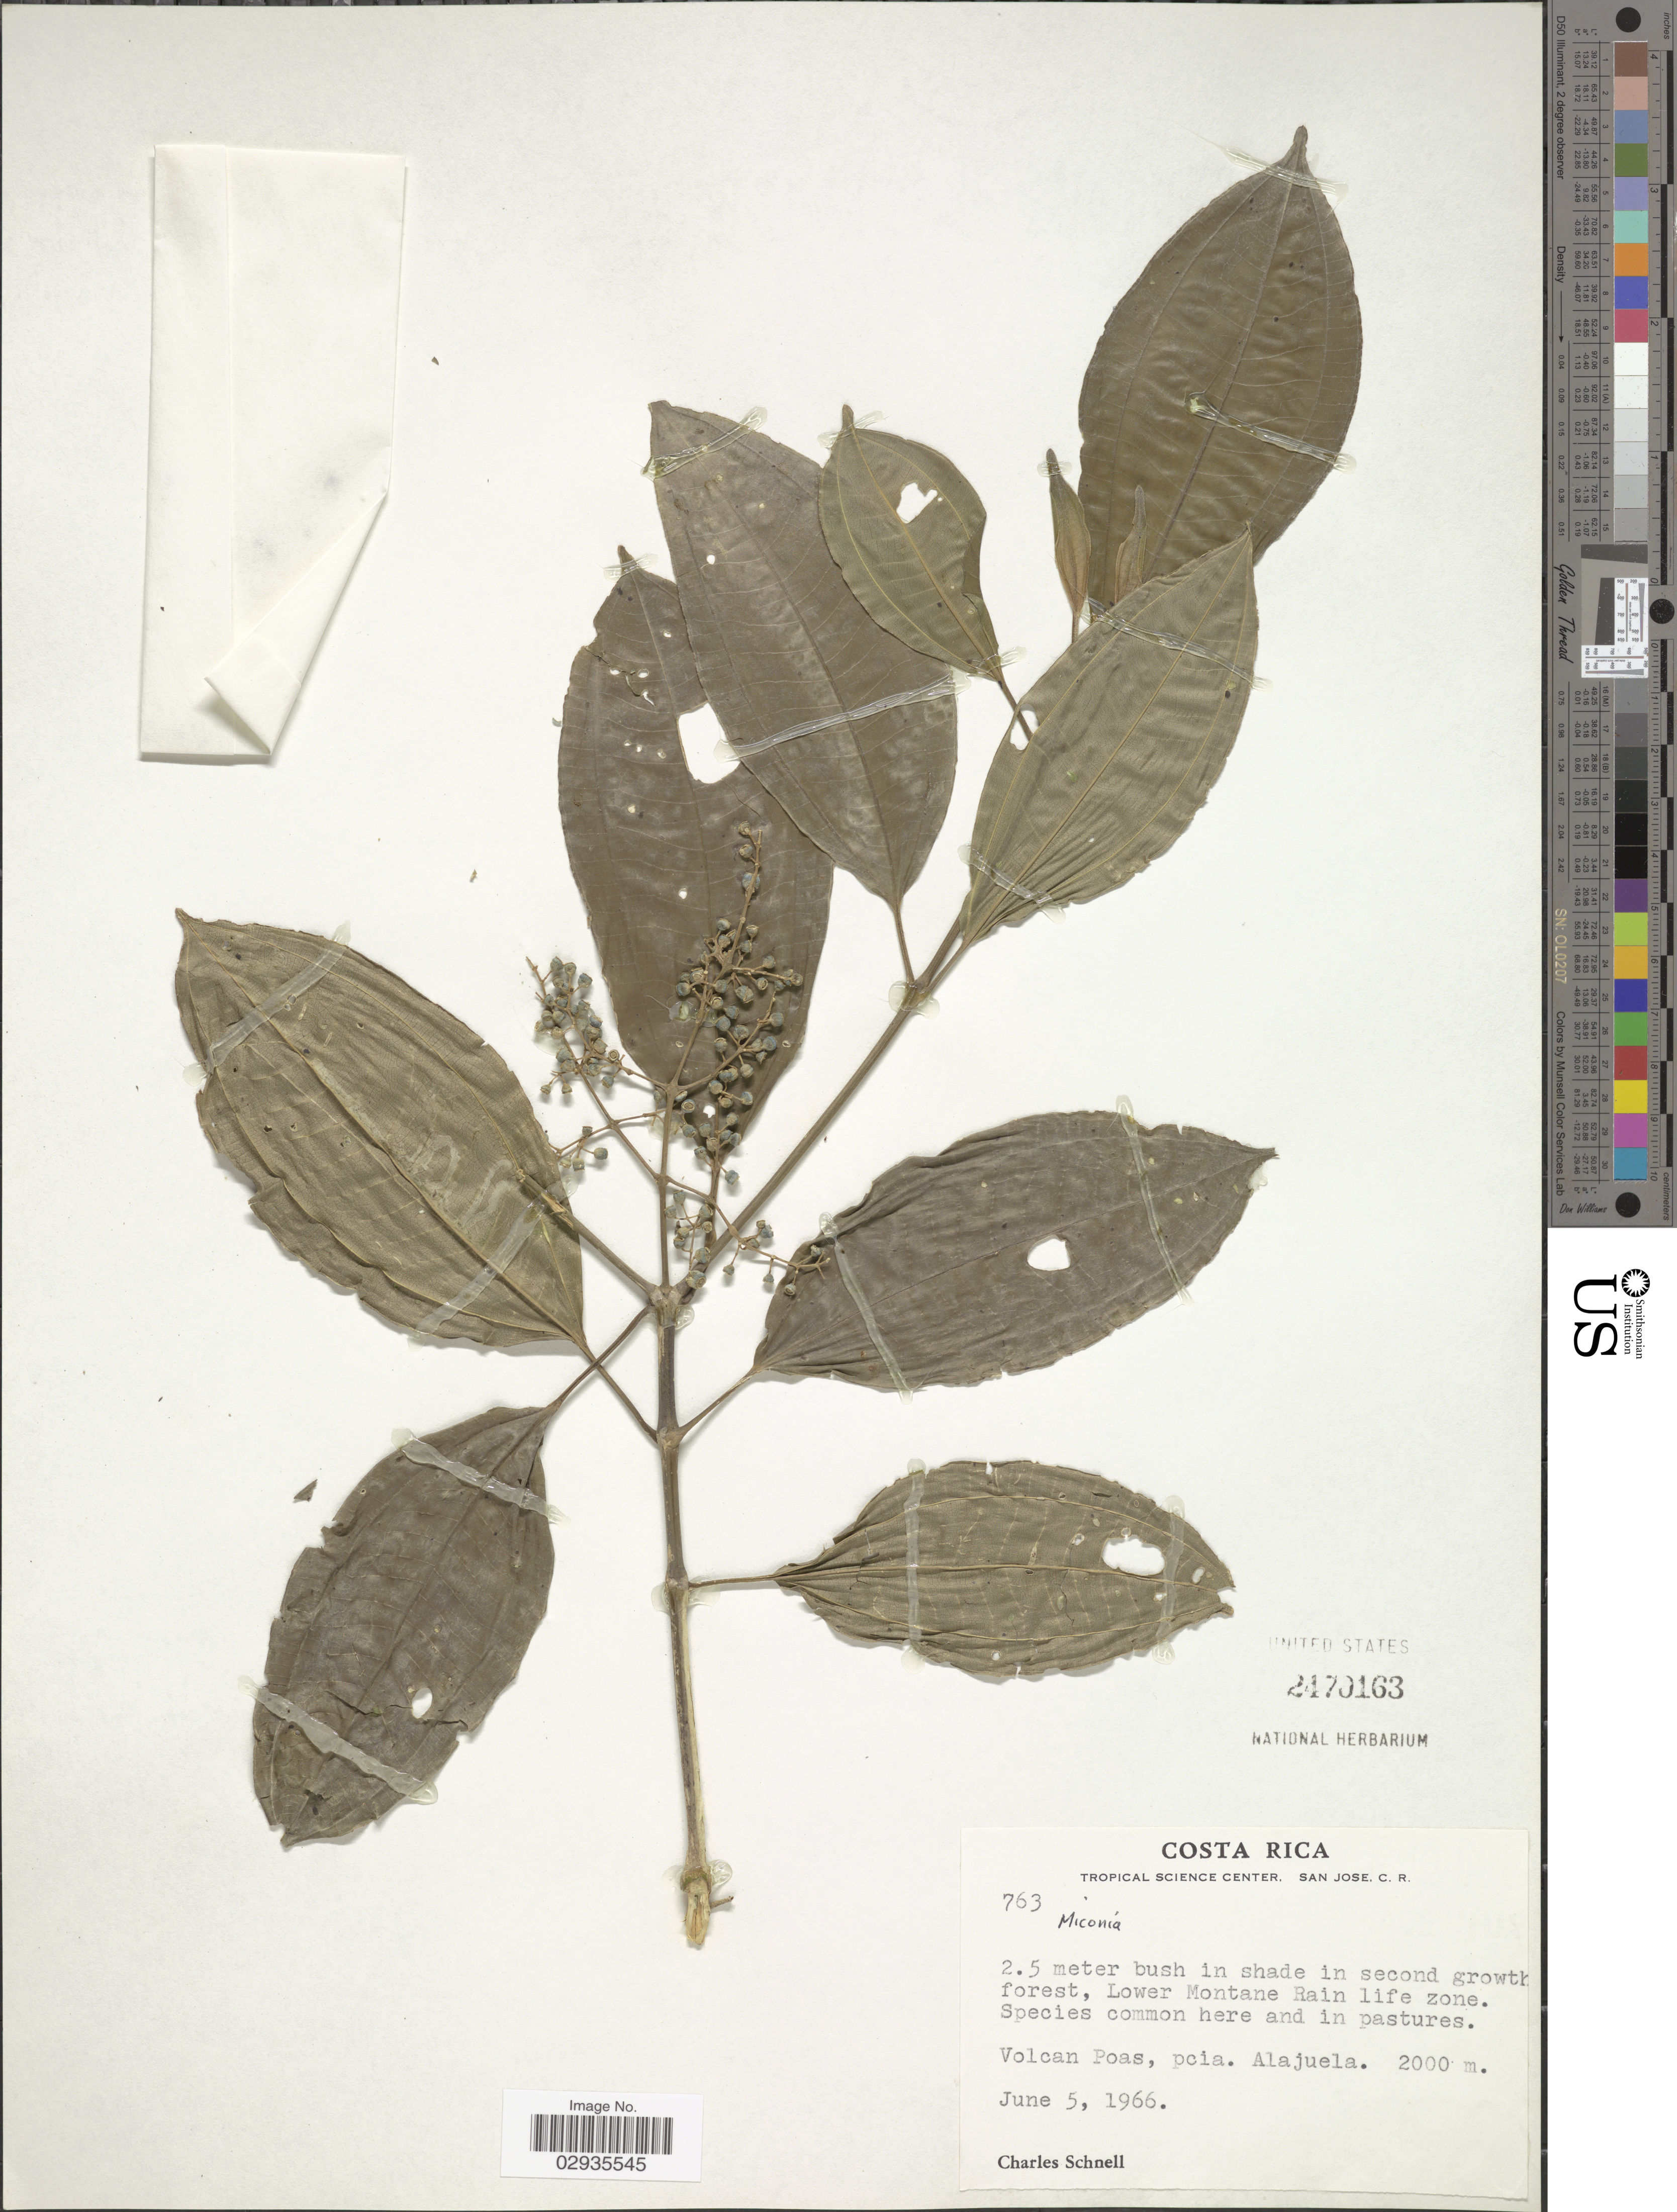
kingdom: Plantae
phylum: Tracheophyta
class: Magnoliopsida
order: Myrtales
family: Melastomataceae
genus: Miconia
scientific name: Miconia sp.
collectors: C. Schnell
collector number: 763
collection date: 1966-06-05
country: Costa Rica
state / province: Alajuela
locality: Lower Montane Rain life zone, Volcan Poas, pcia. Alajuela.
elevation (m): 2000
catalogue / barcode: US 2470163